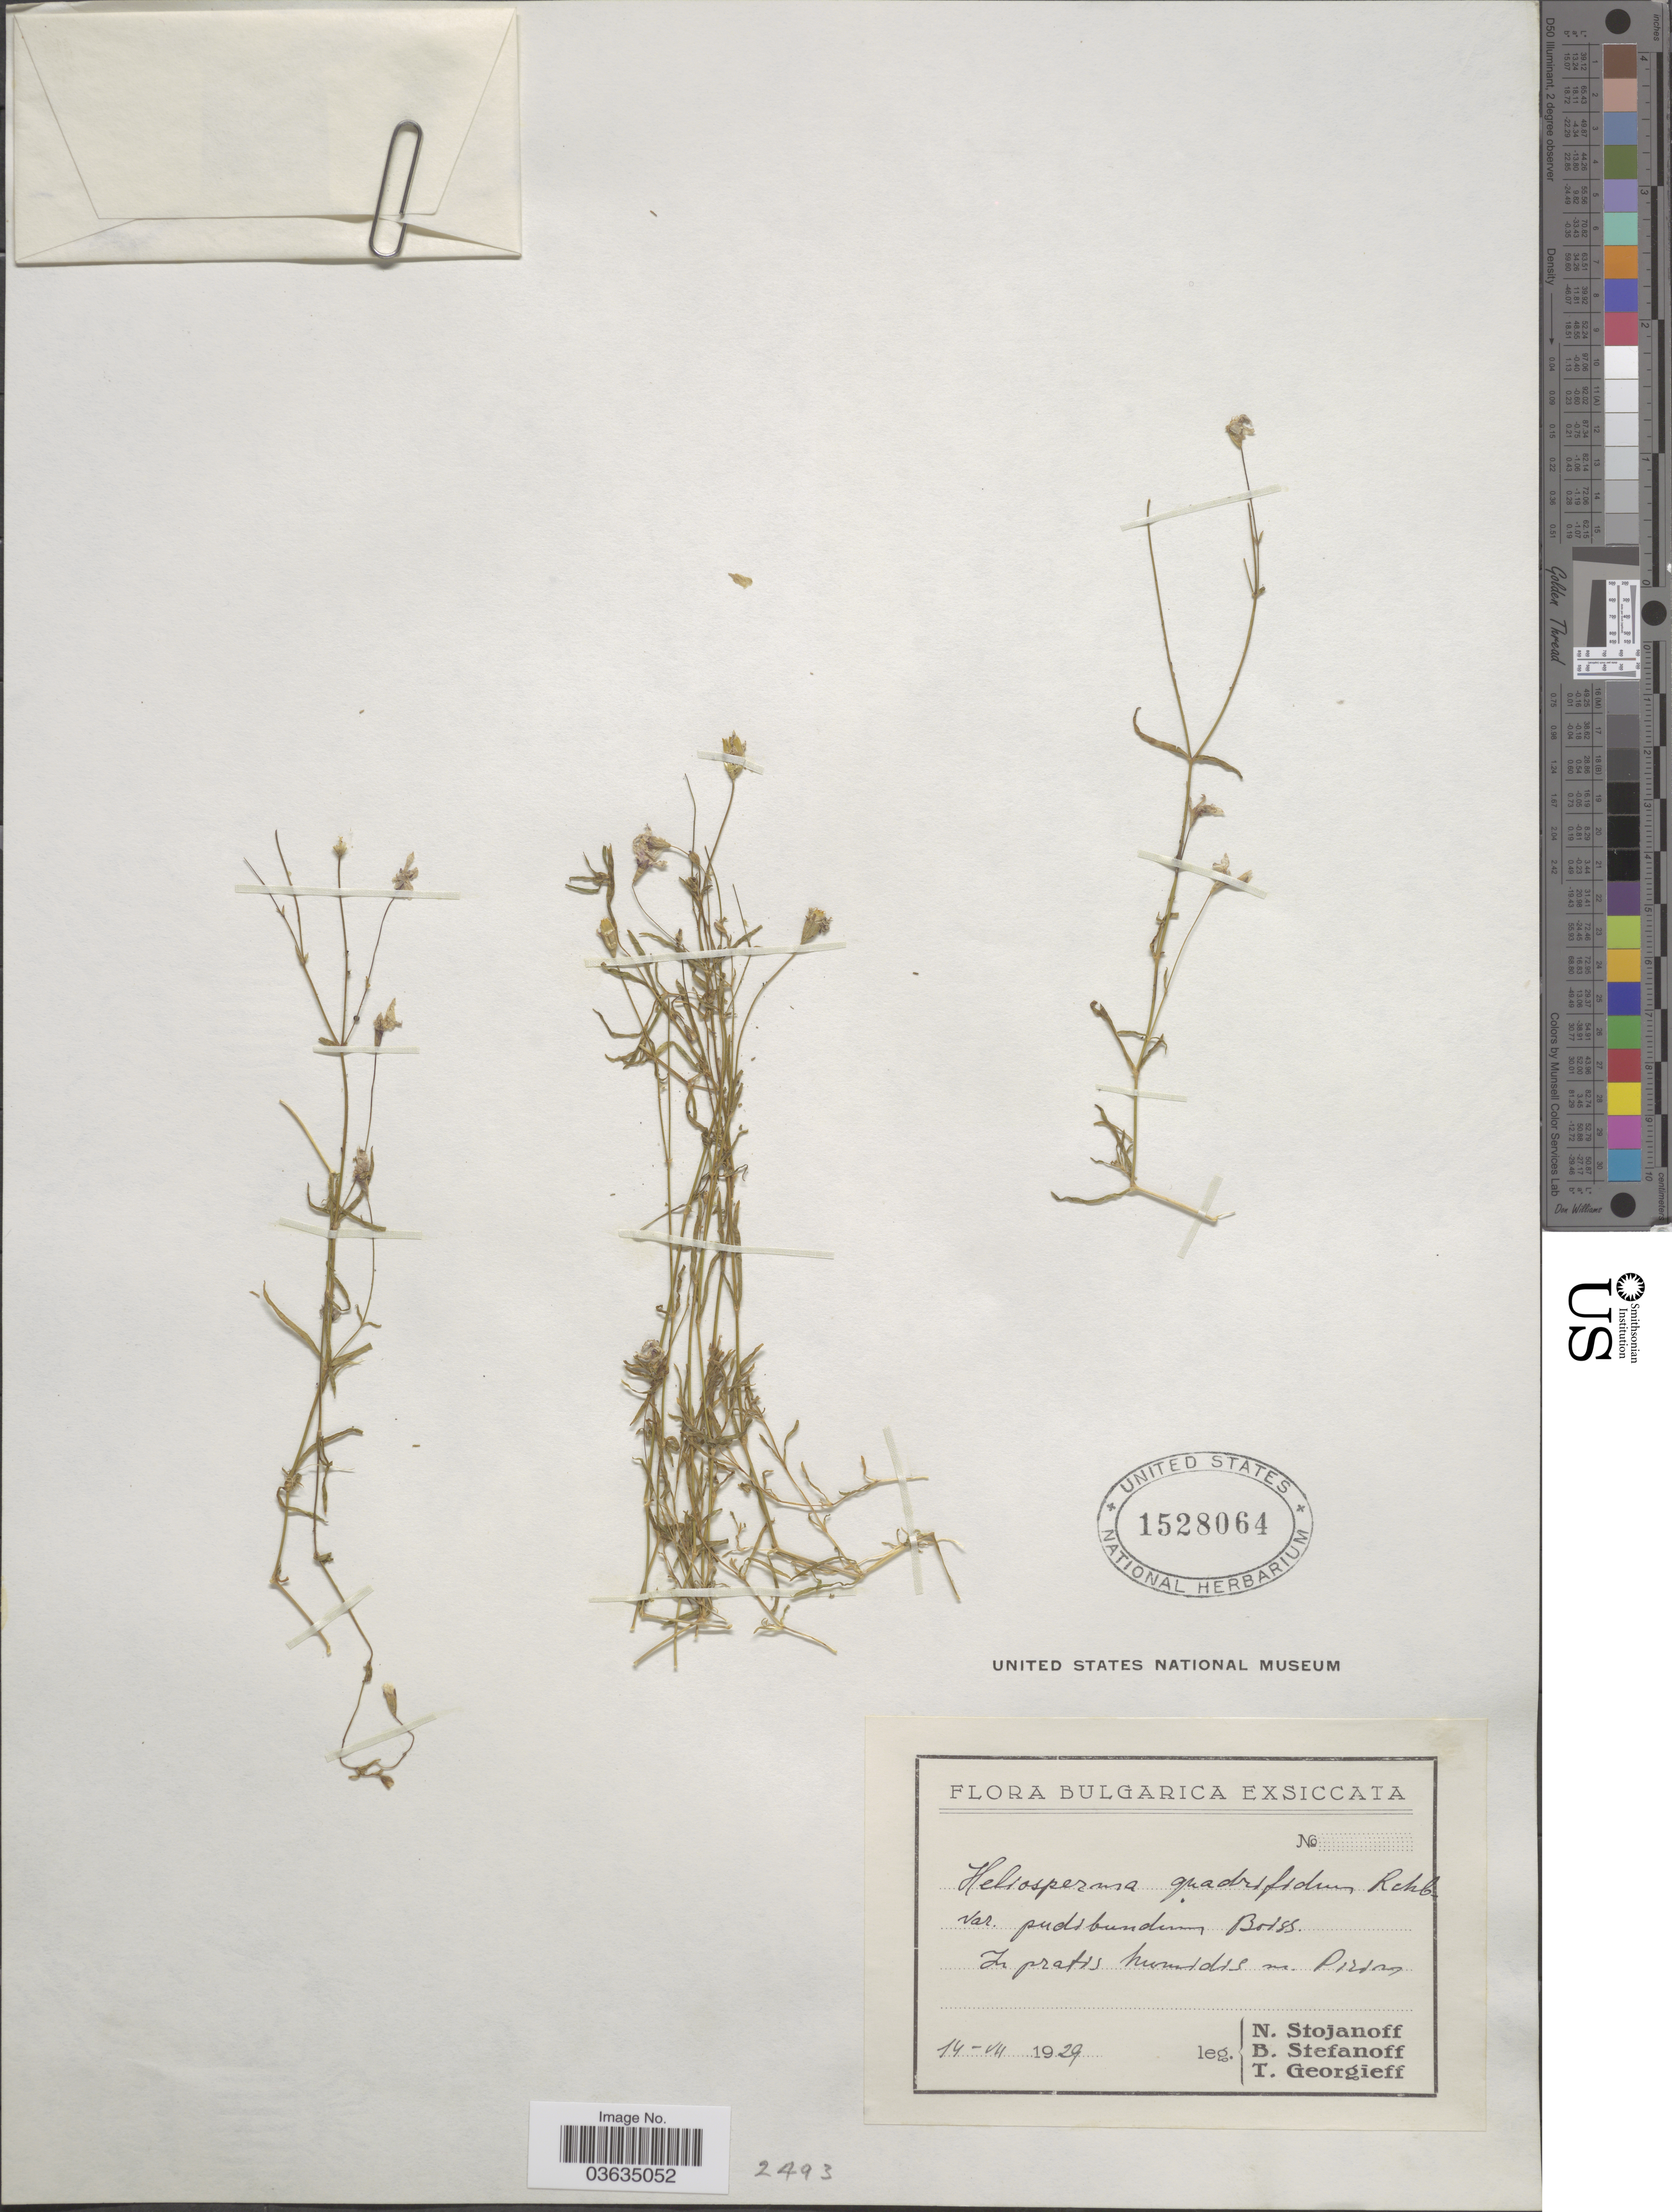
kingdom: Plantae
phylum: Tracheophyta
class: Magnoliopsida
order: Caryophyllales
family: Caryophyllaceae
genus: Heliosperma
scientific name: Heliosperma quadrifidum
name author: Rchb.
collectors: N. Stojanoff, B. Stefanoff & T. Georgieff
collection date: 1929-07-14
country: Bulgaria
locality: In pratis humidis nr. Pisdron [interpreted].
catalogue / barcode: US 1528064